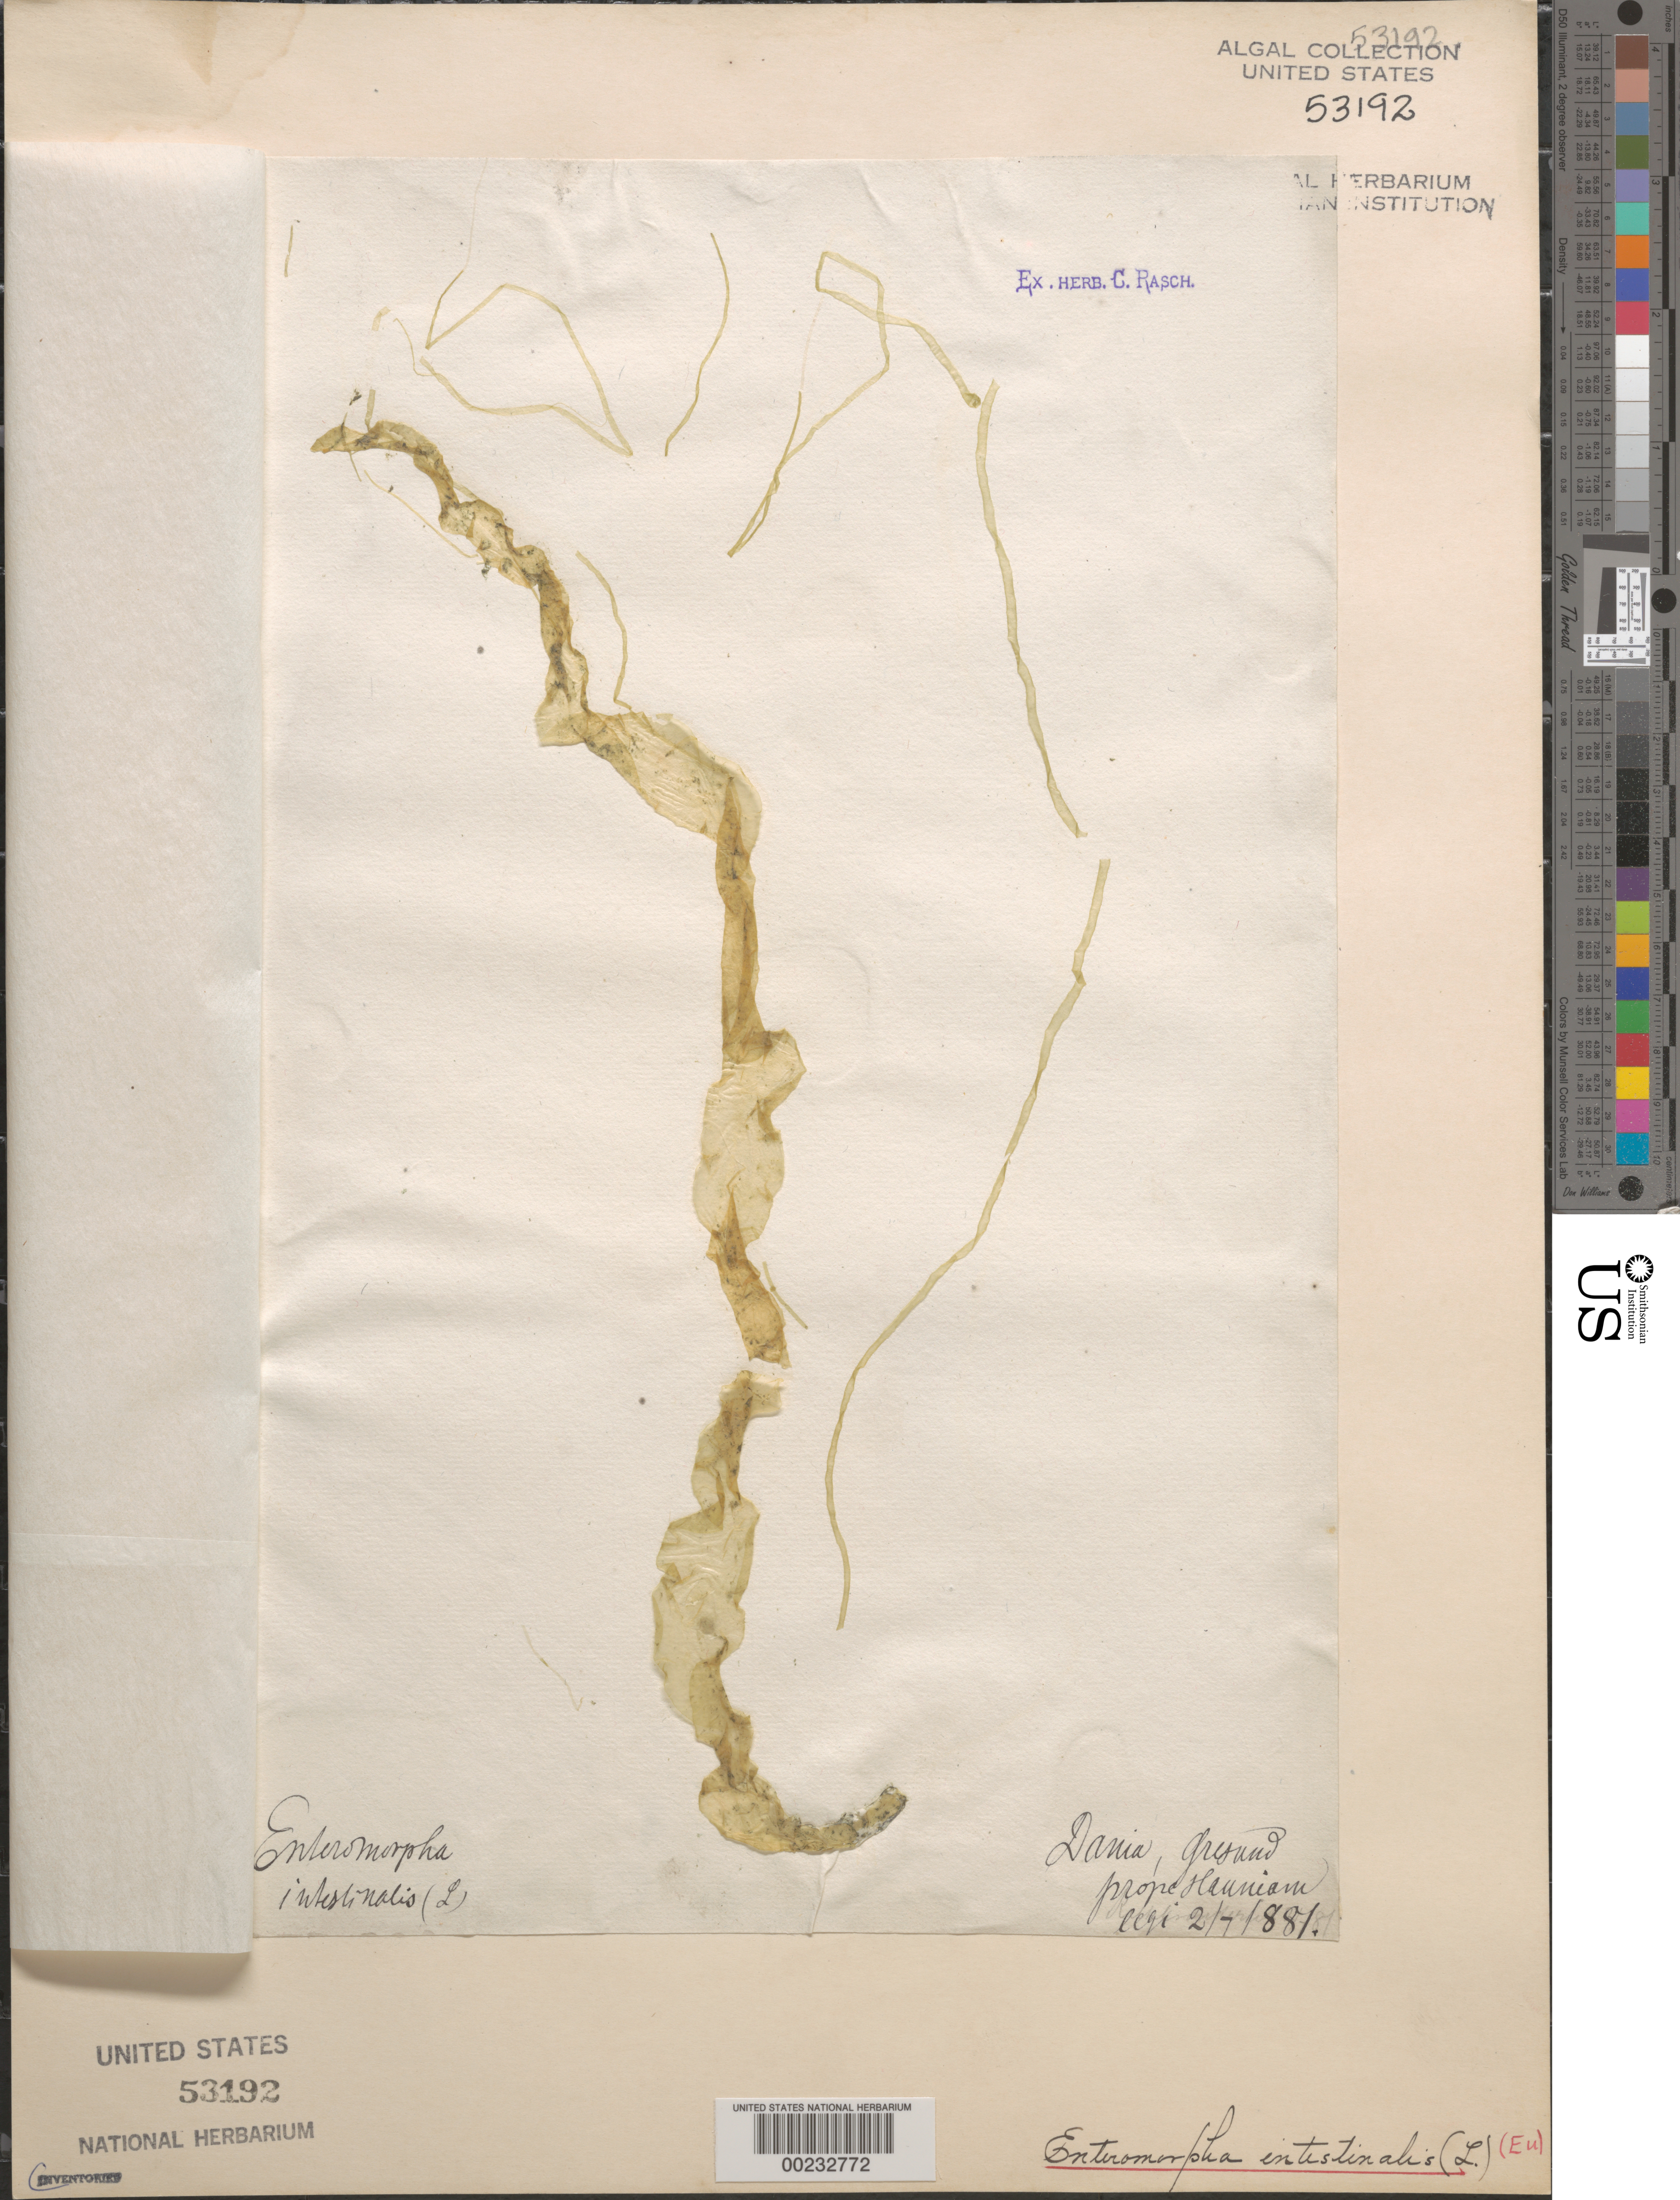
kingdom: Plantae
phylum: Chlorophyta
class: Ulvophyceae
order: Ulvales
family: Ulvaceae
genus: Ulva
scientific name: Ulva intestinalis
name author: L.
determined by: Algae name updating Project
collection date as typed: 07 Feb 1881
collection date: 1881-02-07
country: Denmark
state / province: Hovedstaden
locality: Oresund, Near Copenhagen (Hafnia)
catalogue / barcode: US 53192